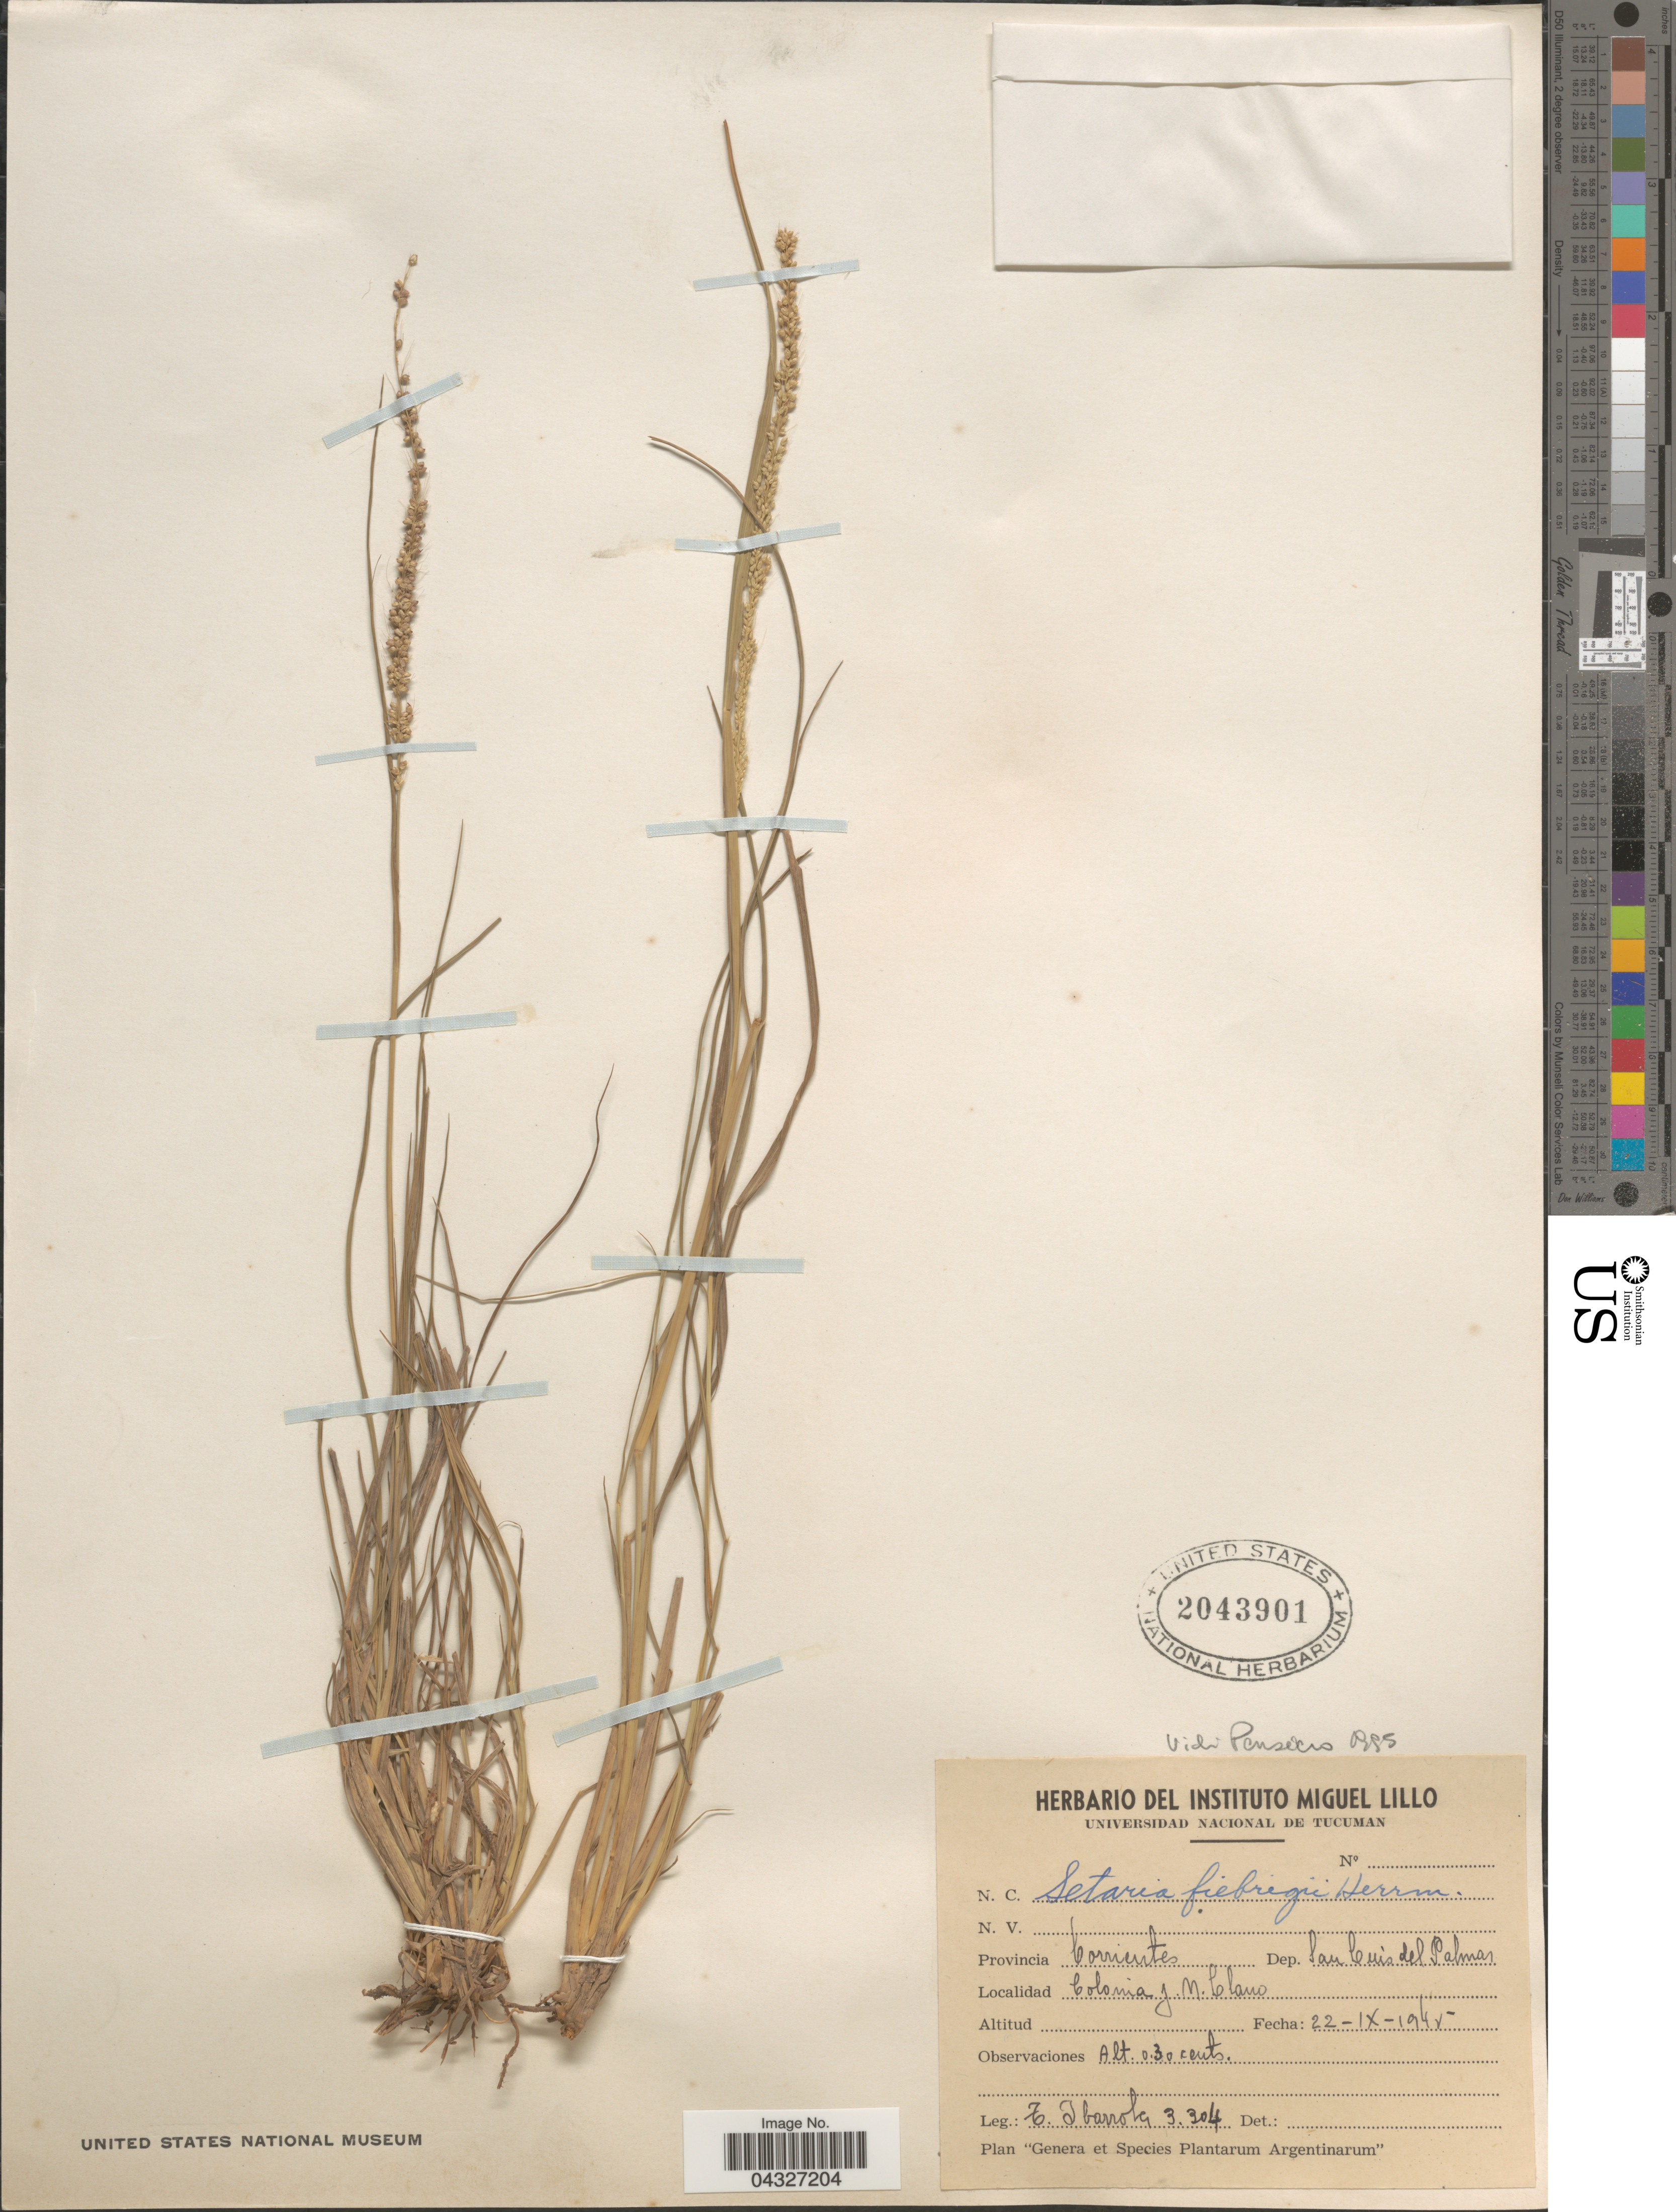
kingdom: Plantae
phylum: Tracheophyta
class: Liliopsida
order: Poales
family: Poaceae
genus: Setaria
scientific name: Setaria fiebrigii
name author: R.A.W. Herrm.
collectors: T. Ibarrola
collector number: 3304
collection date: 1945-09-22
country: Argentina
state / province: Corrientes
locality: Dep. San Luis del Palmar. Colonia J. M. Llano.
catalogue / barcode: US 2043901